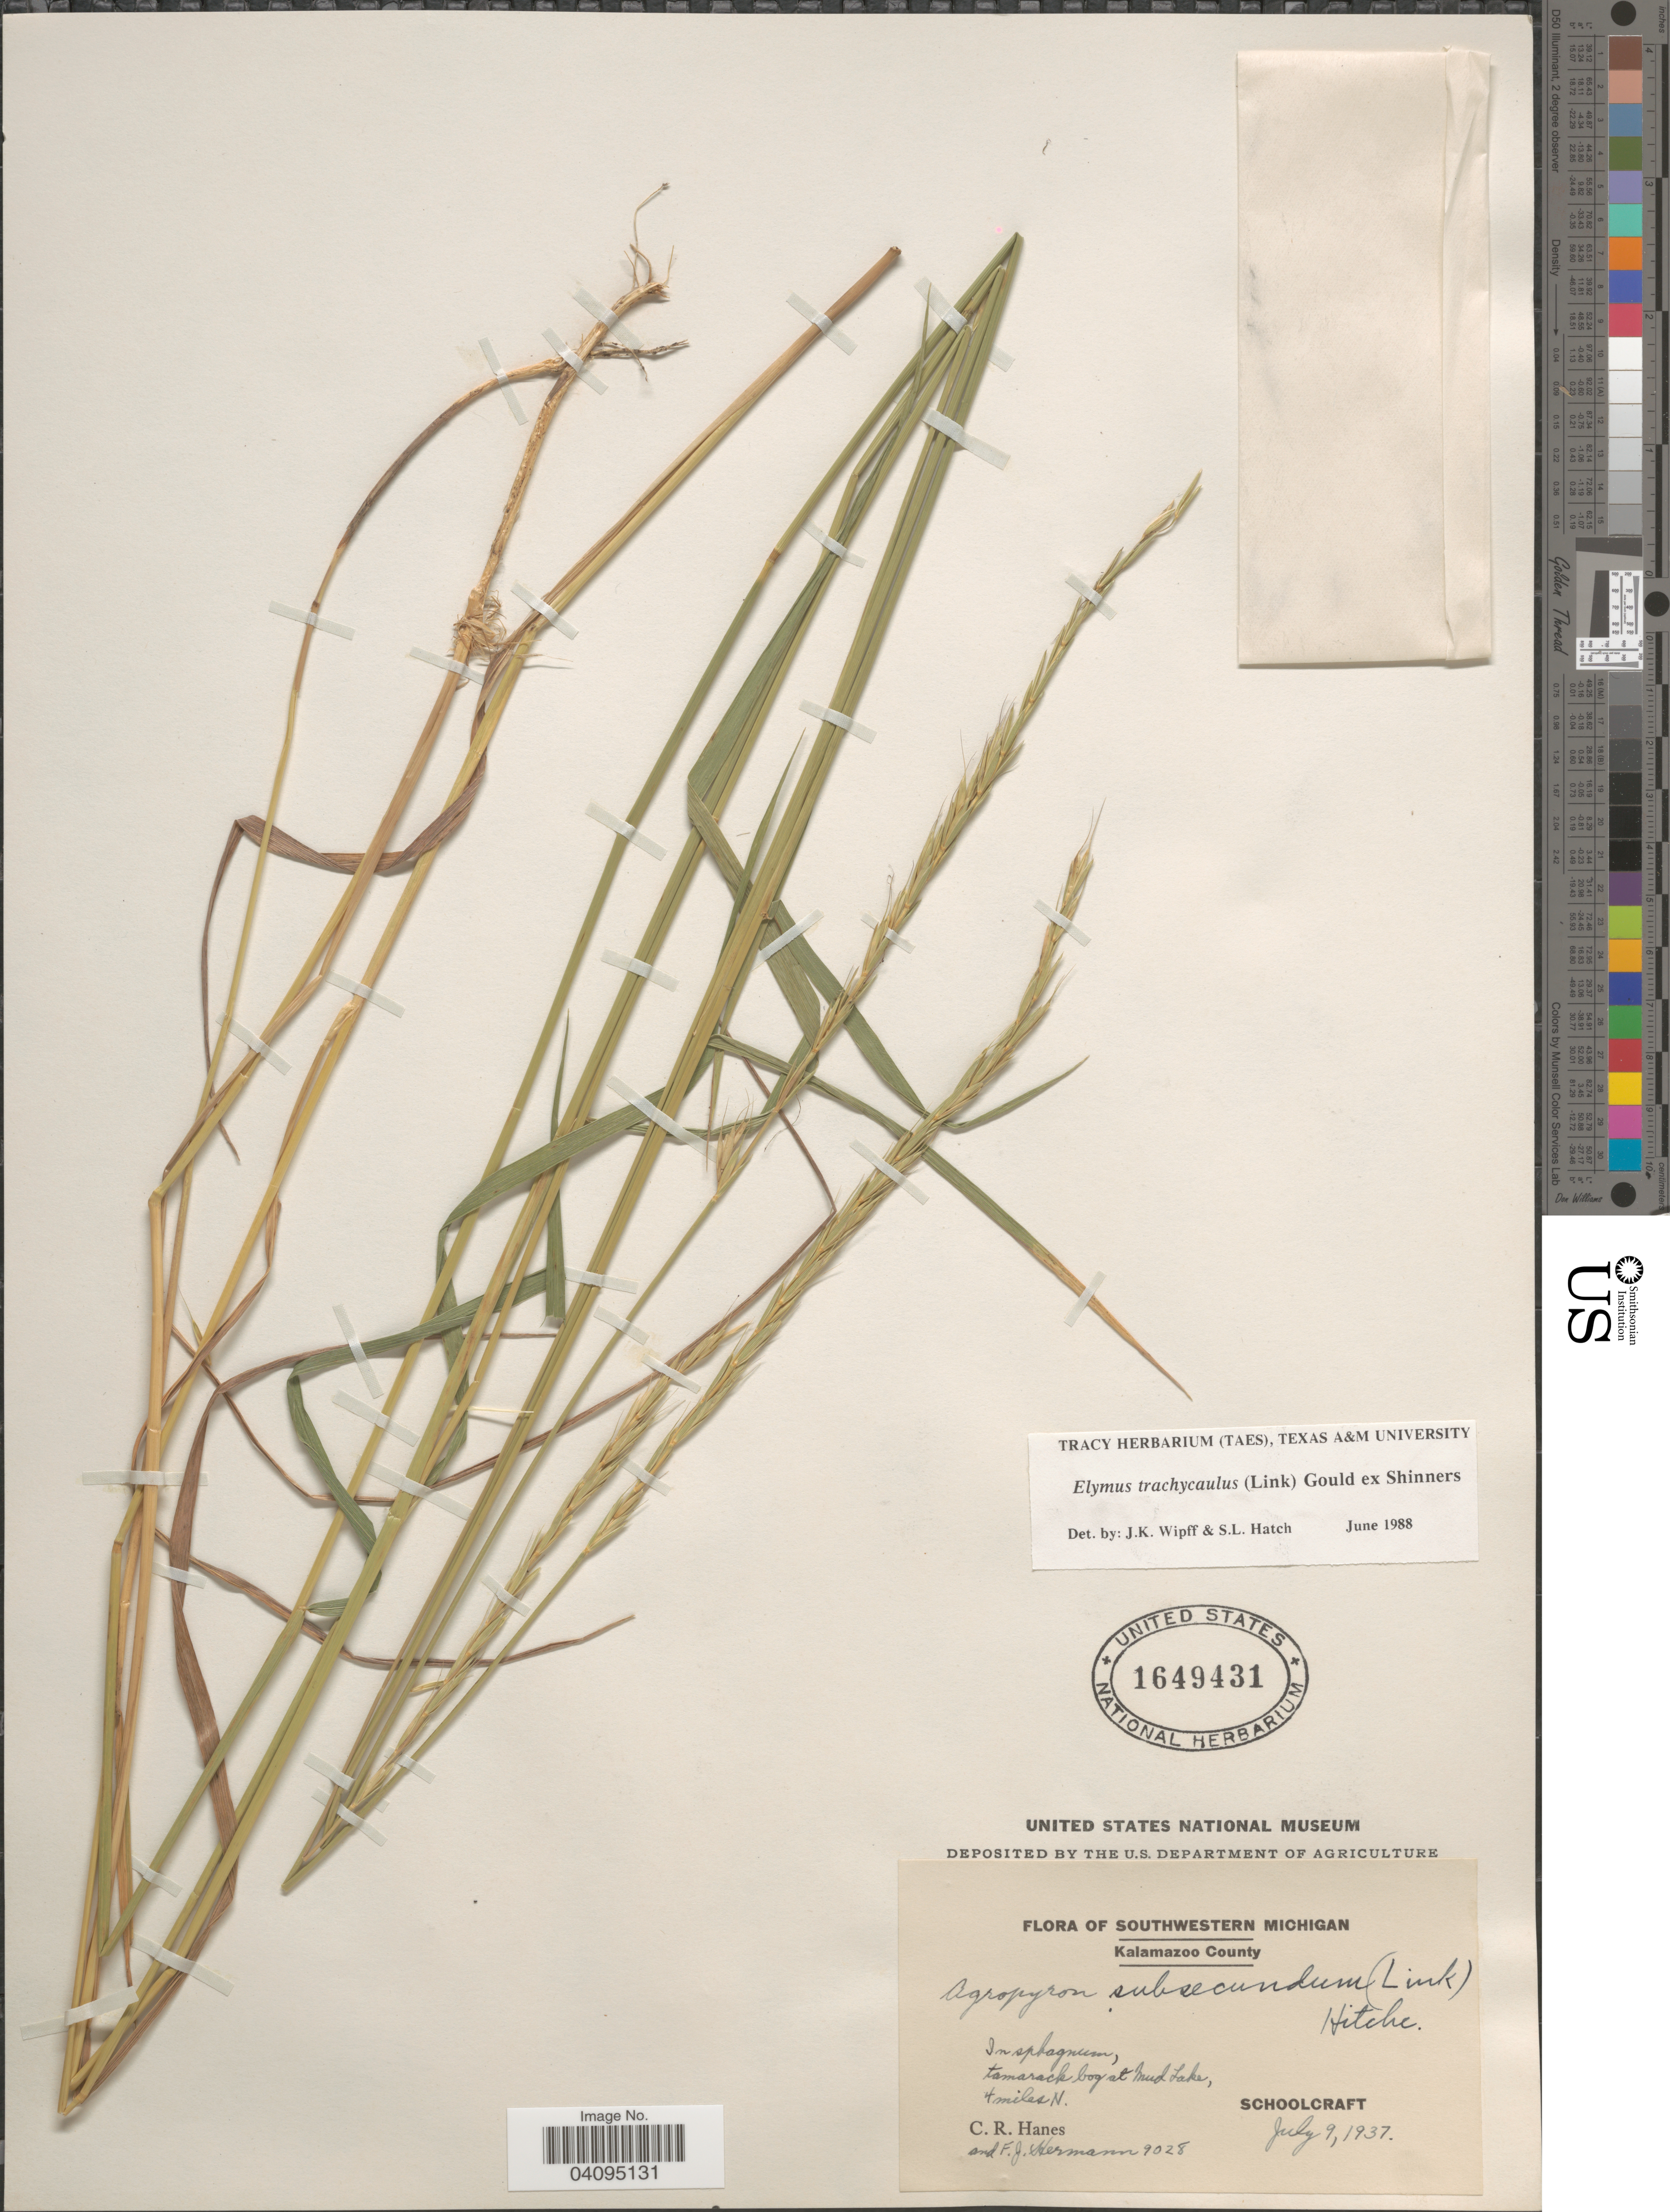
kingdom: Plantae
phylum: Tracheophyta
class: Liliopsida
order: Poales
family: Poaceae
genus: Elymus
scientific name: Elymus trachycaulus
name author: (Link) Gould ex Shinners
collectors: C. Hanes & F. J. Hermann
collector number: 9028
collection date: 1937-07-09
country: United States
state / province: Michigan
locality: Southwestern Michigan. Kalamazoo County. At Mud Lake, 4 miles N. Schoolcraft.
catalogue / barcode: US 1649431